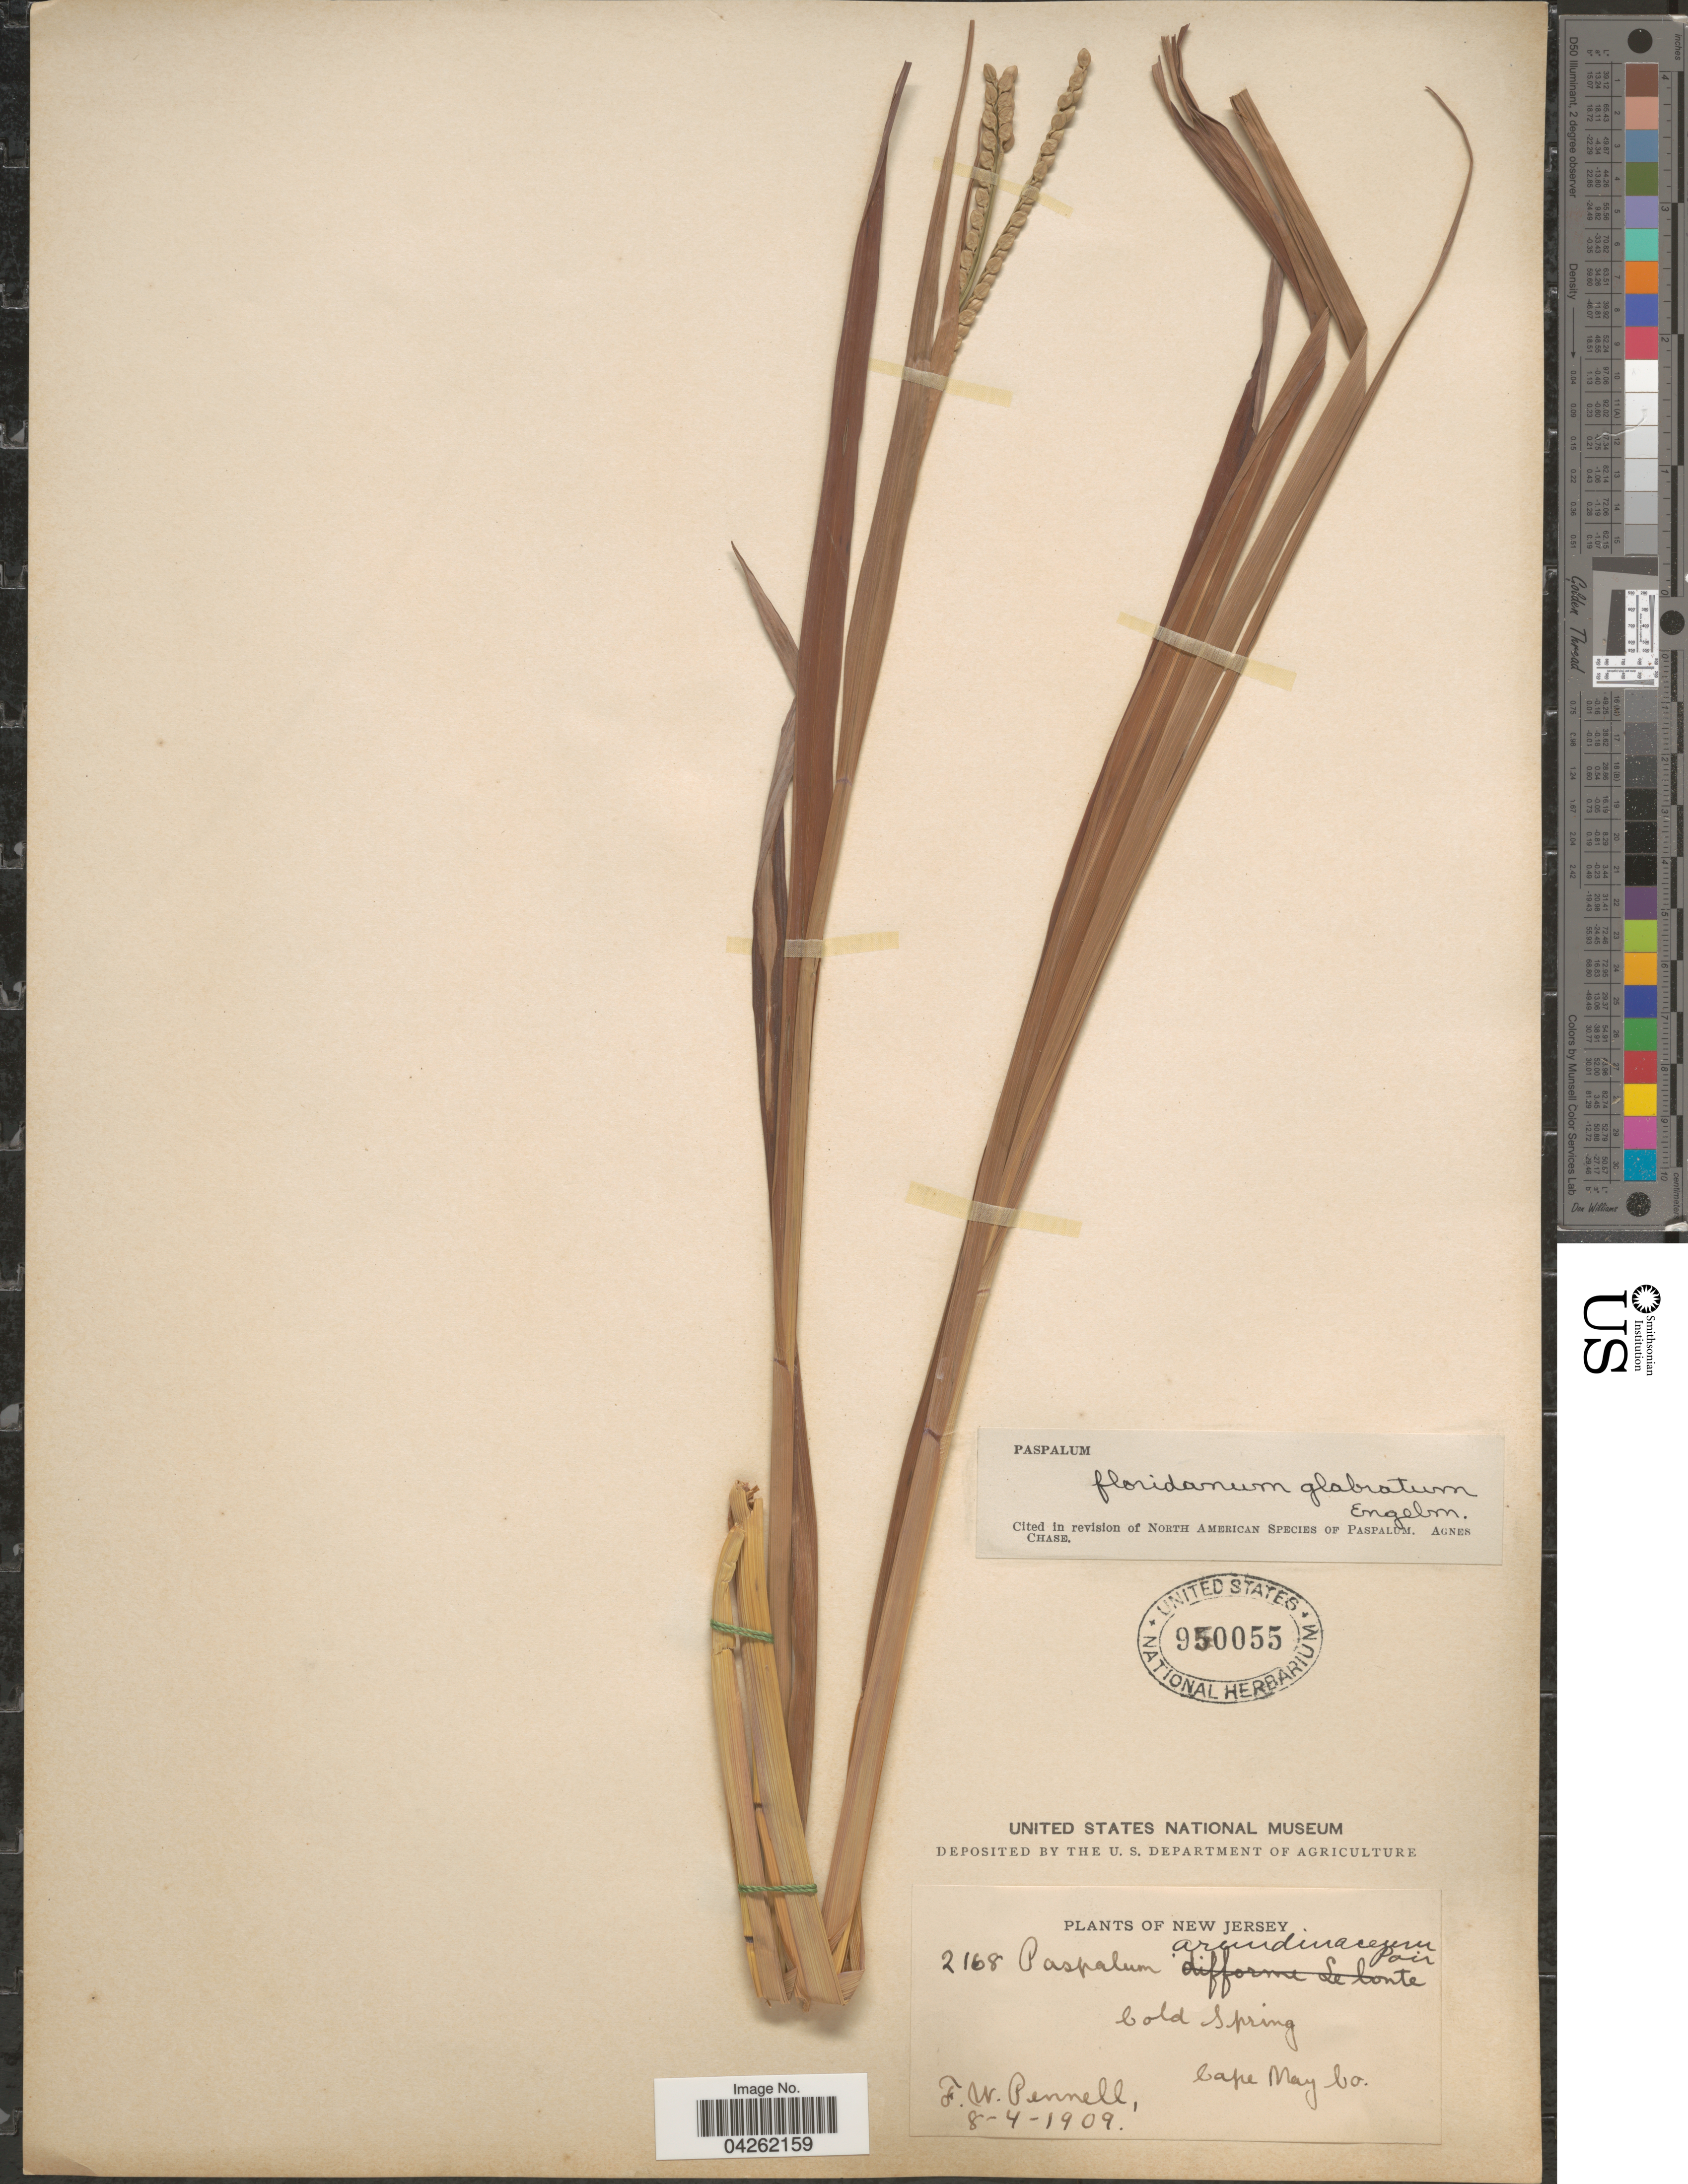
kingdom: Plantae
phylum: Tracheophyta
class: Liliopsida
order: Poales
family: Poaceae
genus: Paspalum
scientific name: Paspalum floridanum var. glabratum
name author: Engelm. ex Vasey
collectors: F. W. Pennell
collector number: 2168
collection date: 1909-08-04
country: United States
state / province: New Jersey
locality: Cold Spring. Cape May Co.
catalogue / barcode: US 950055